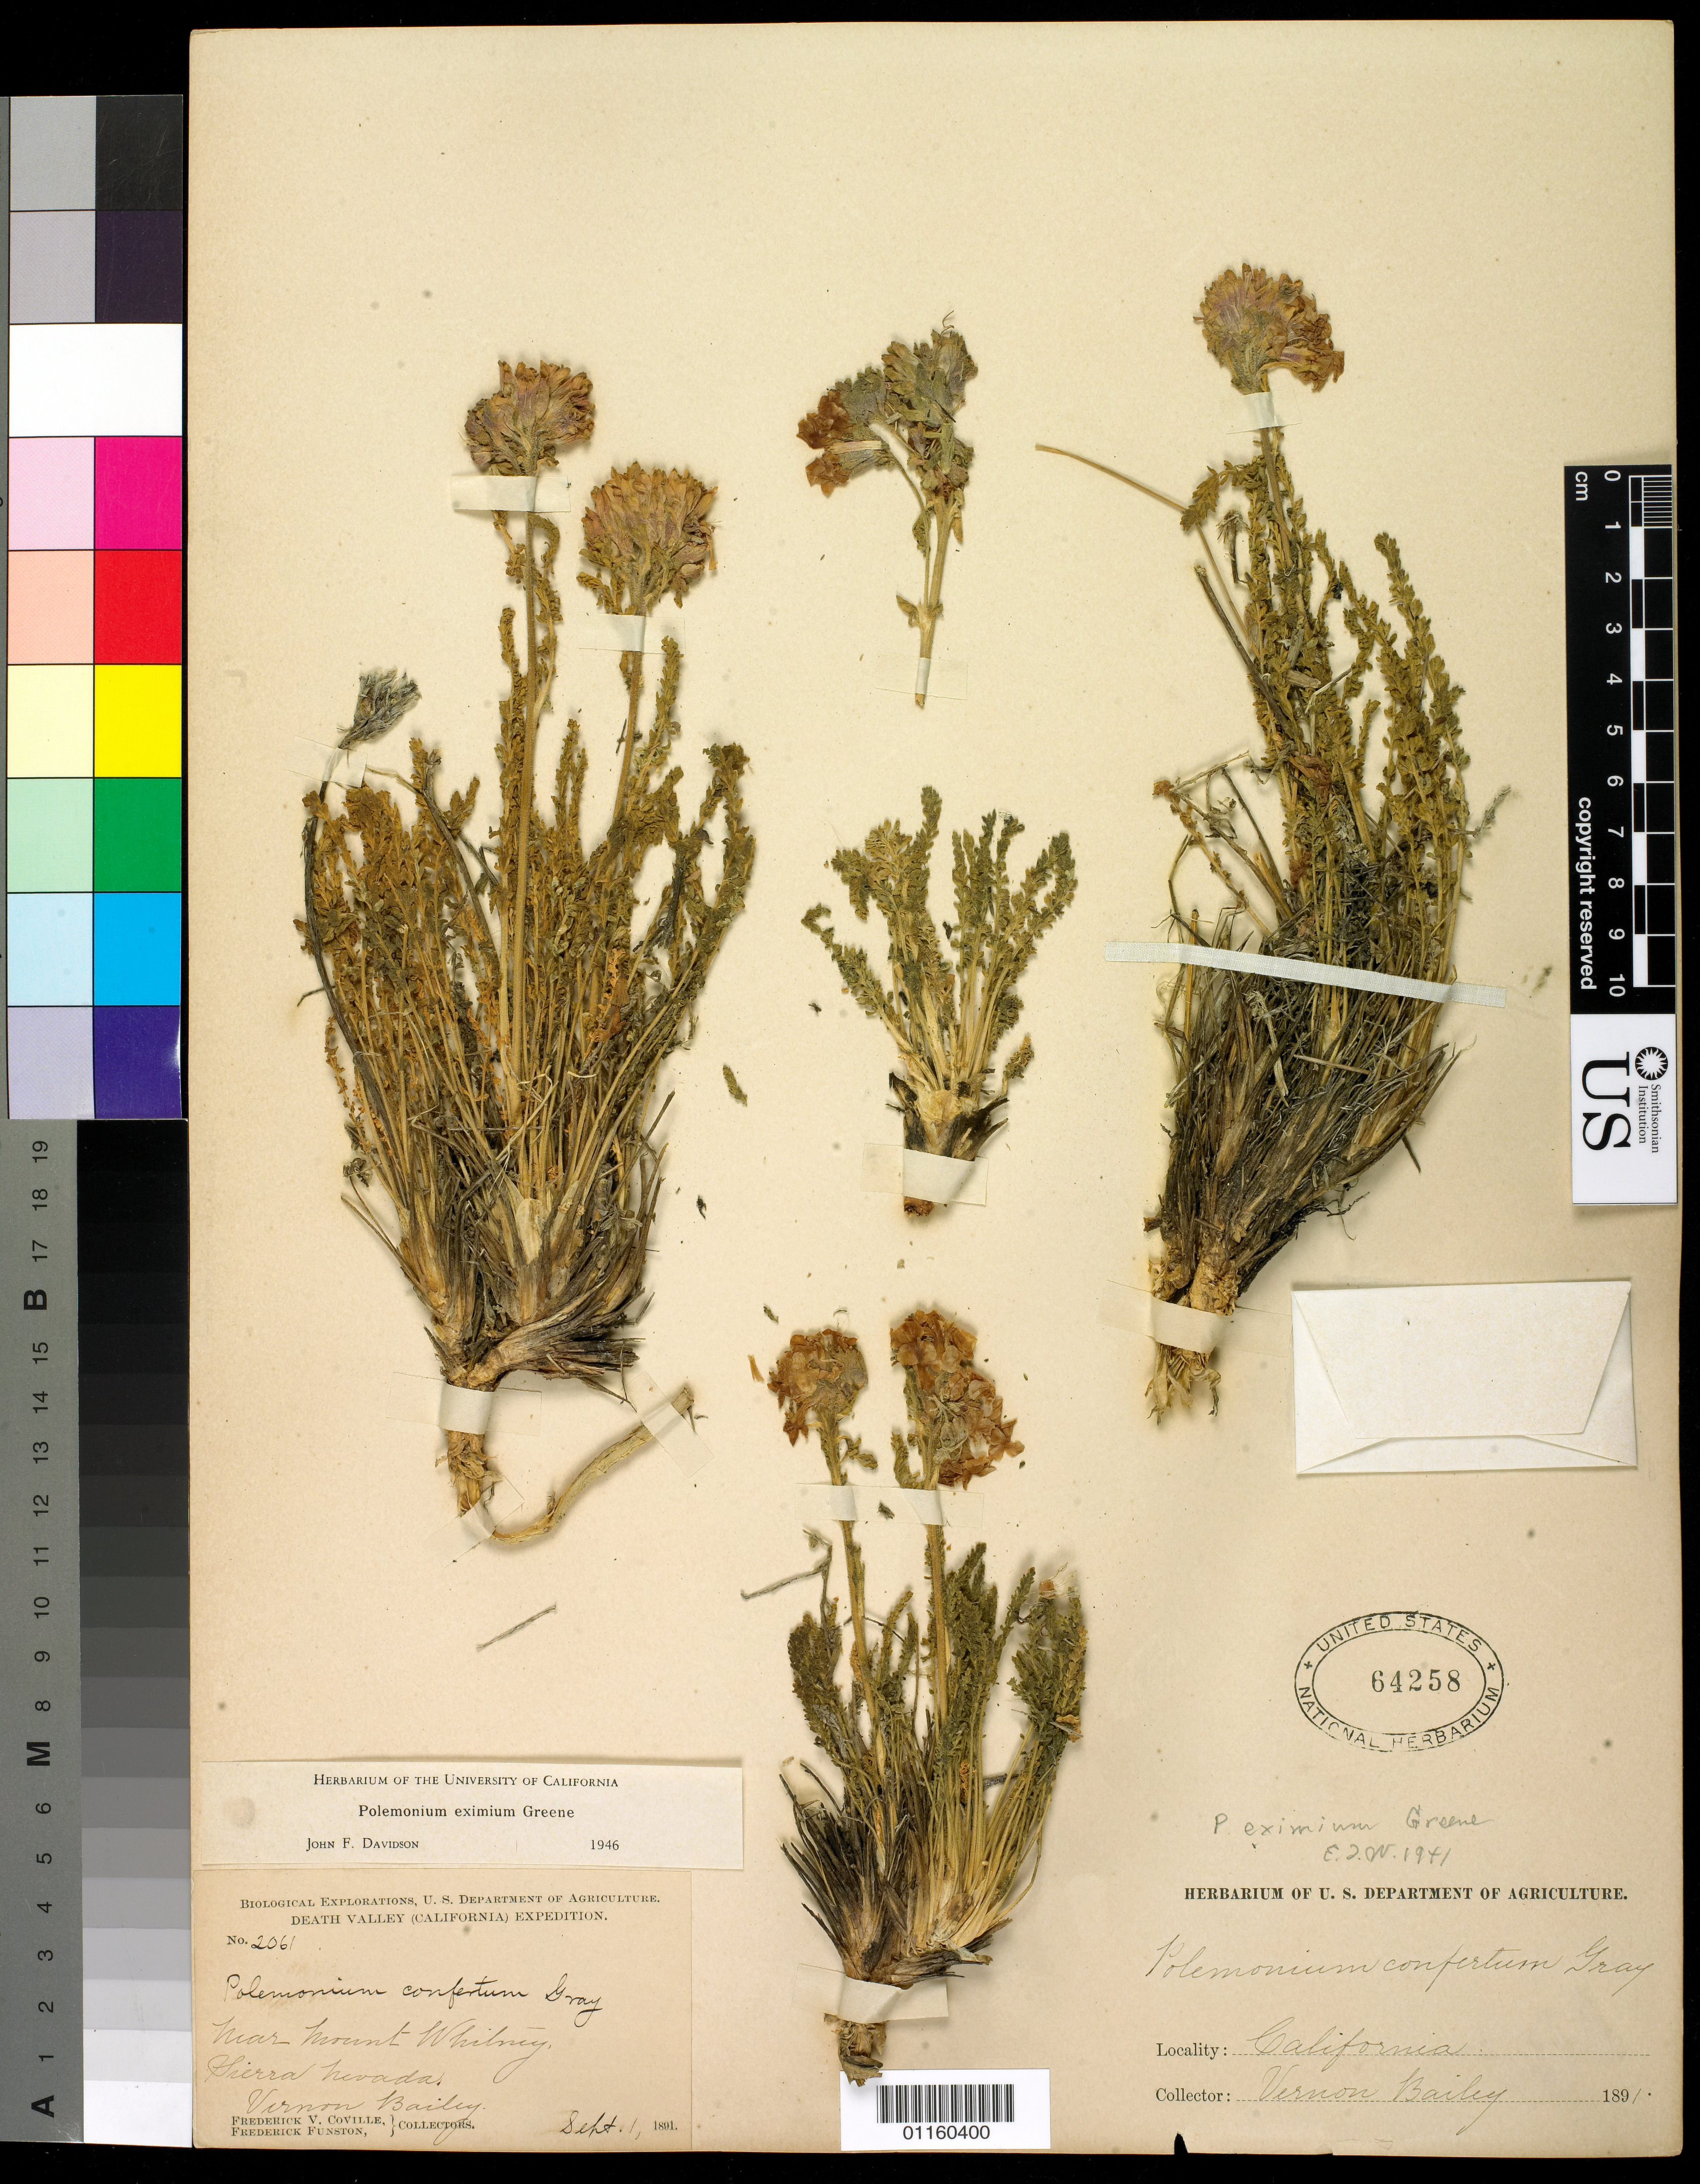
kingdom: Plantae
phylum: Tracheophyta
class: Magnoliopsida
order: Ericales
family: Polemoniaceae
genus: Polemonium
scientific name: Polemonium eximium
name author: Greene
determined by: Davidson, J. F.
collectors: V. O. Bailey, F. V. Coville & F. Funston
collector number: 2061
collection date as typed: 1 Sep 1891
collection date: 1891-09-01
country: United States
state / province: California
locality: near Mount Whitney, Sierra Nevada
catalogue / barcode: US 64258